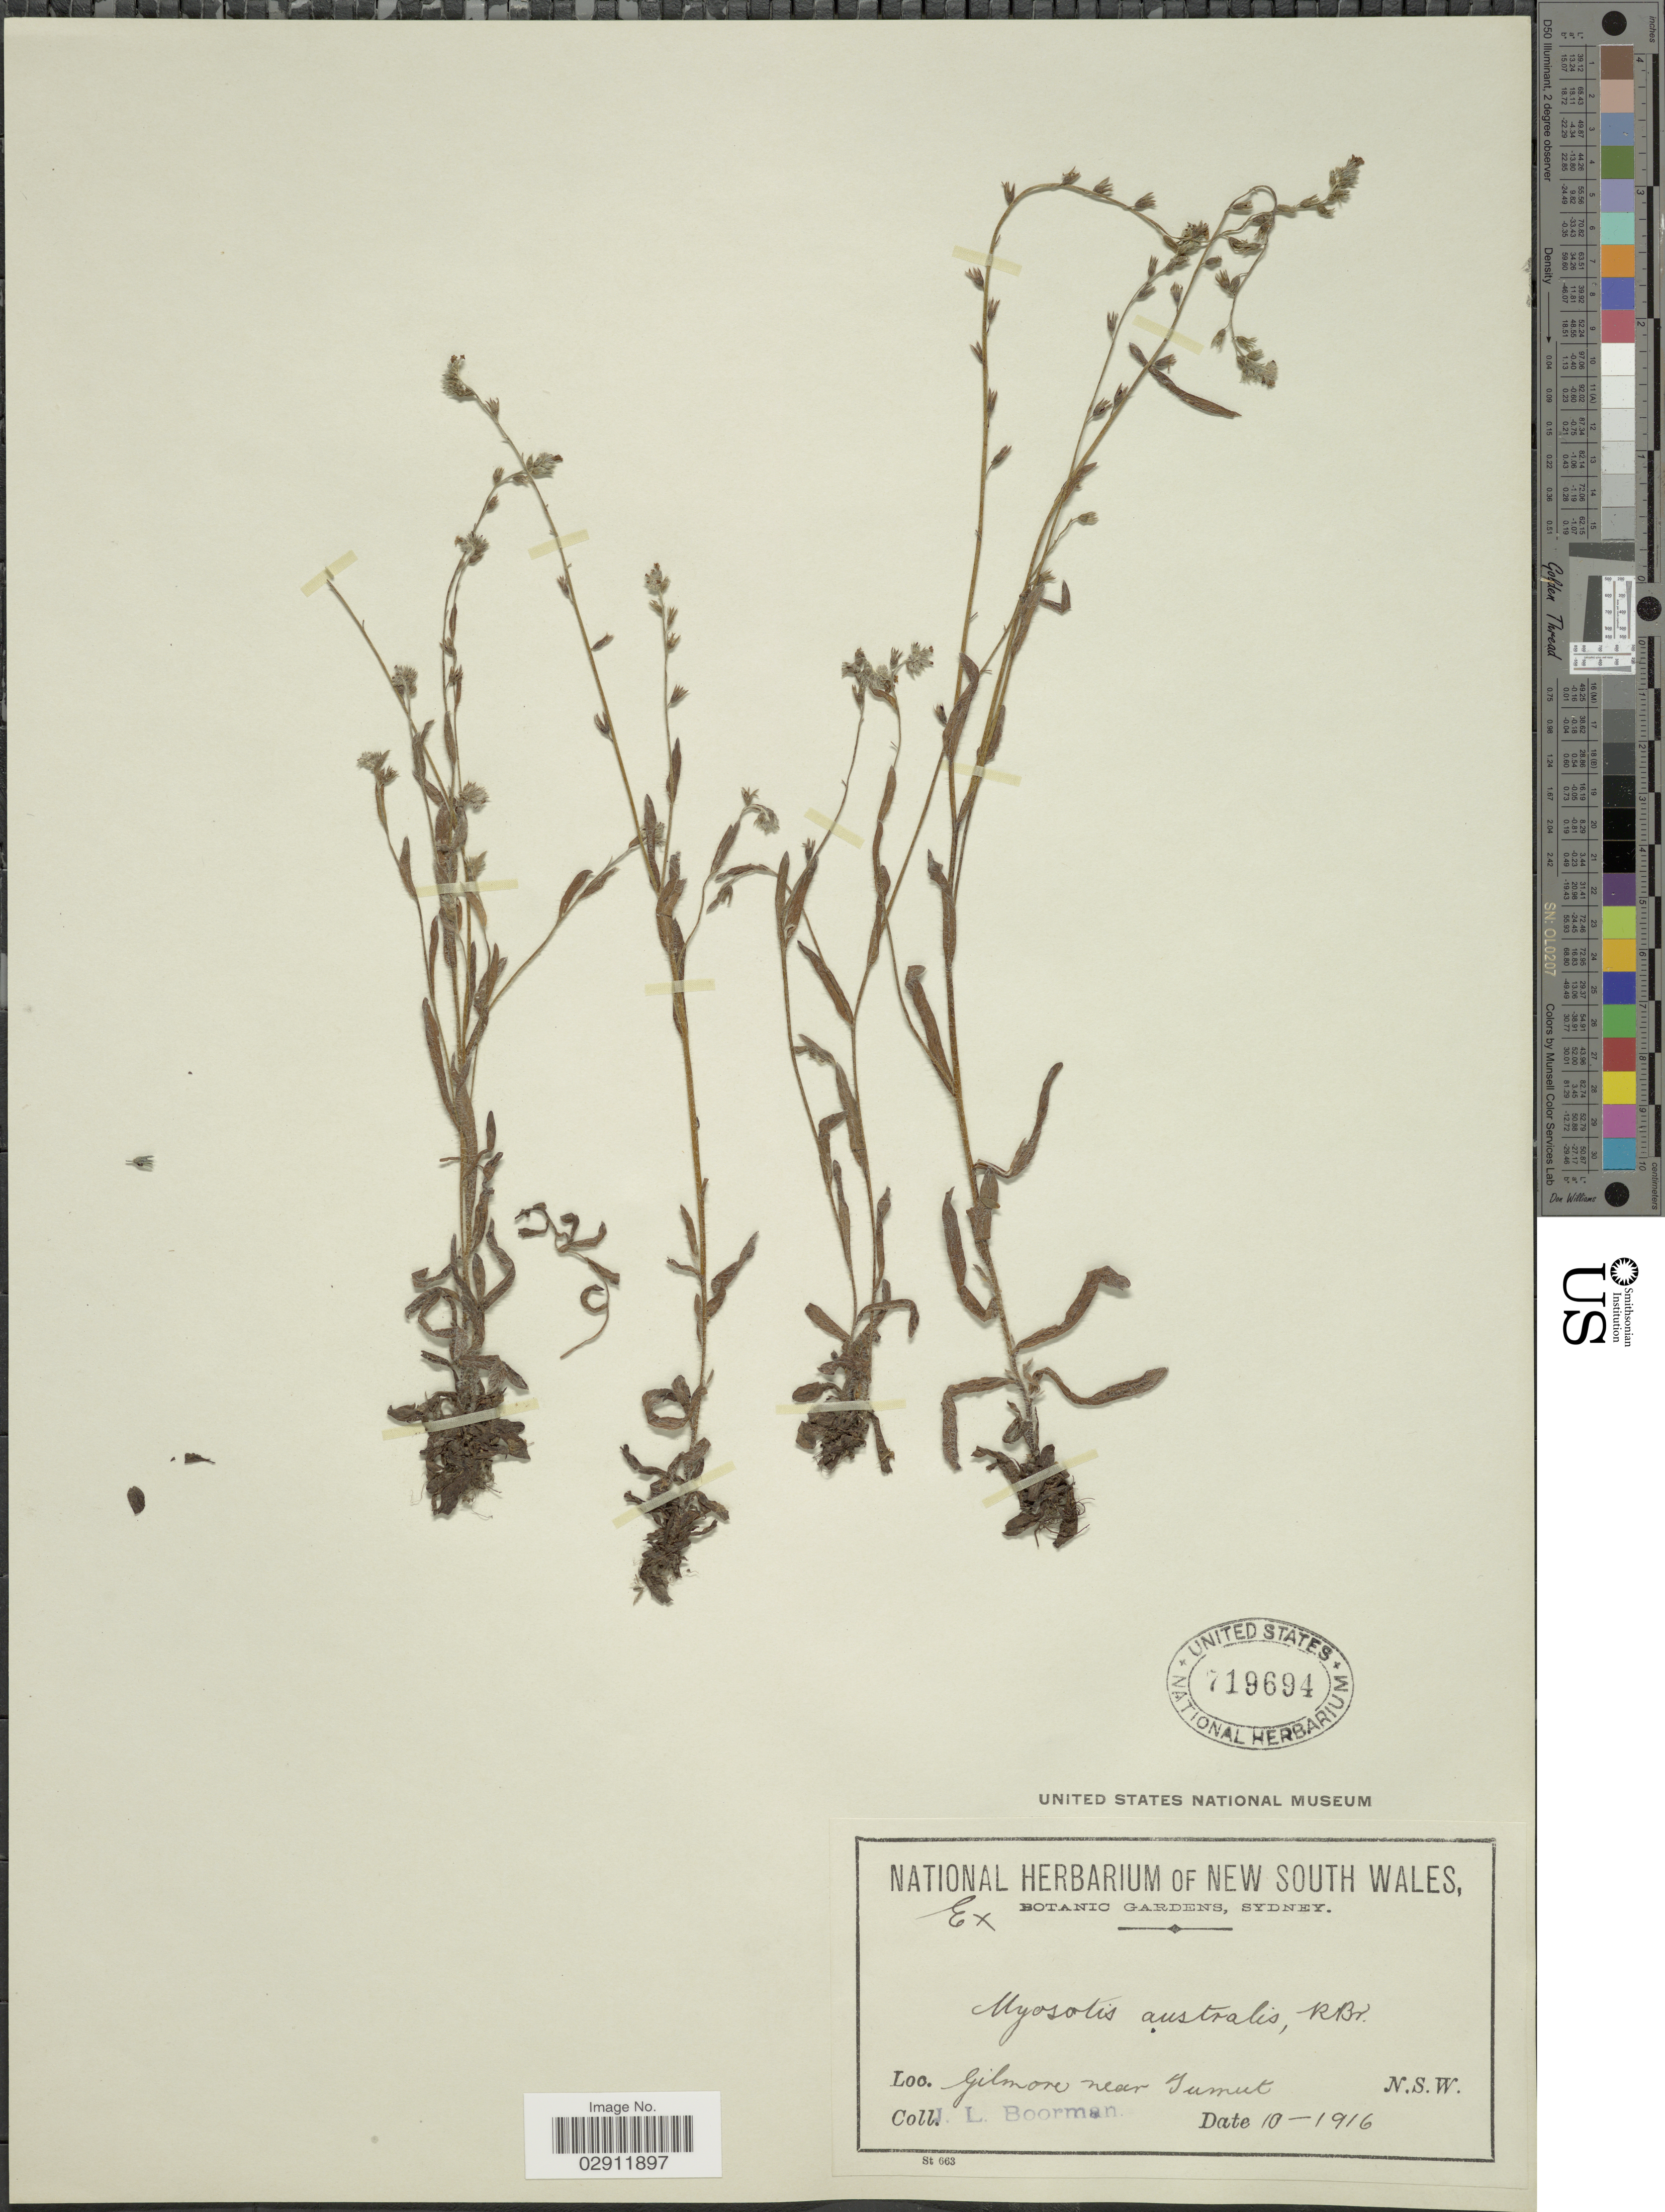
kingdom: Plantae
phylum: Tracheophyta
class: Magnoliopsida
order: Boraginales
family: Boraginaceae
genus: Myosotis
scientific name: Myosotis australis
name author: R. Br.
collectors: J. Boorman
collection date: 1916-10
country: Australia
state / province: New South Wales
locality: Gilmore near Tumut.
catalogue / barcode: US 719694